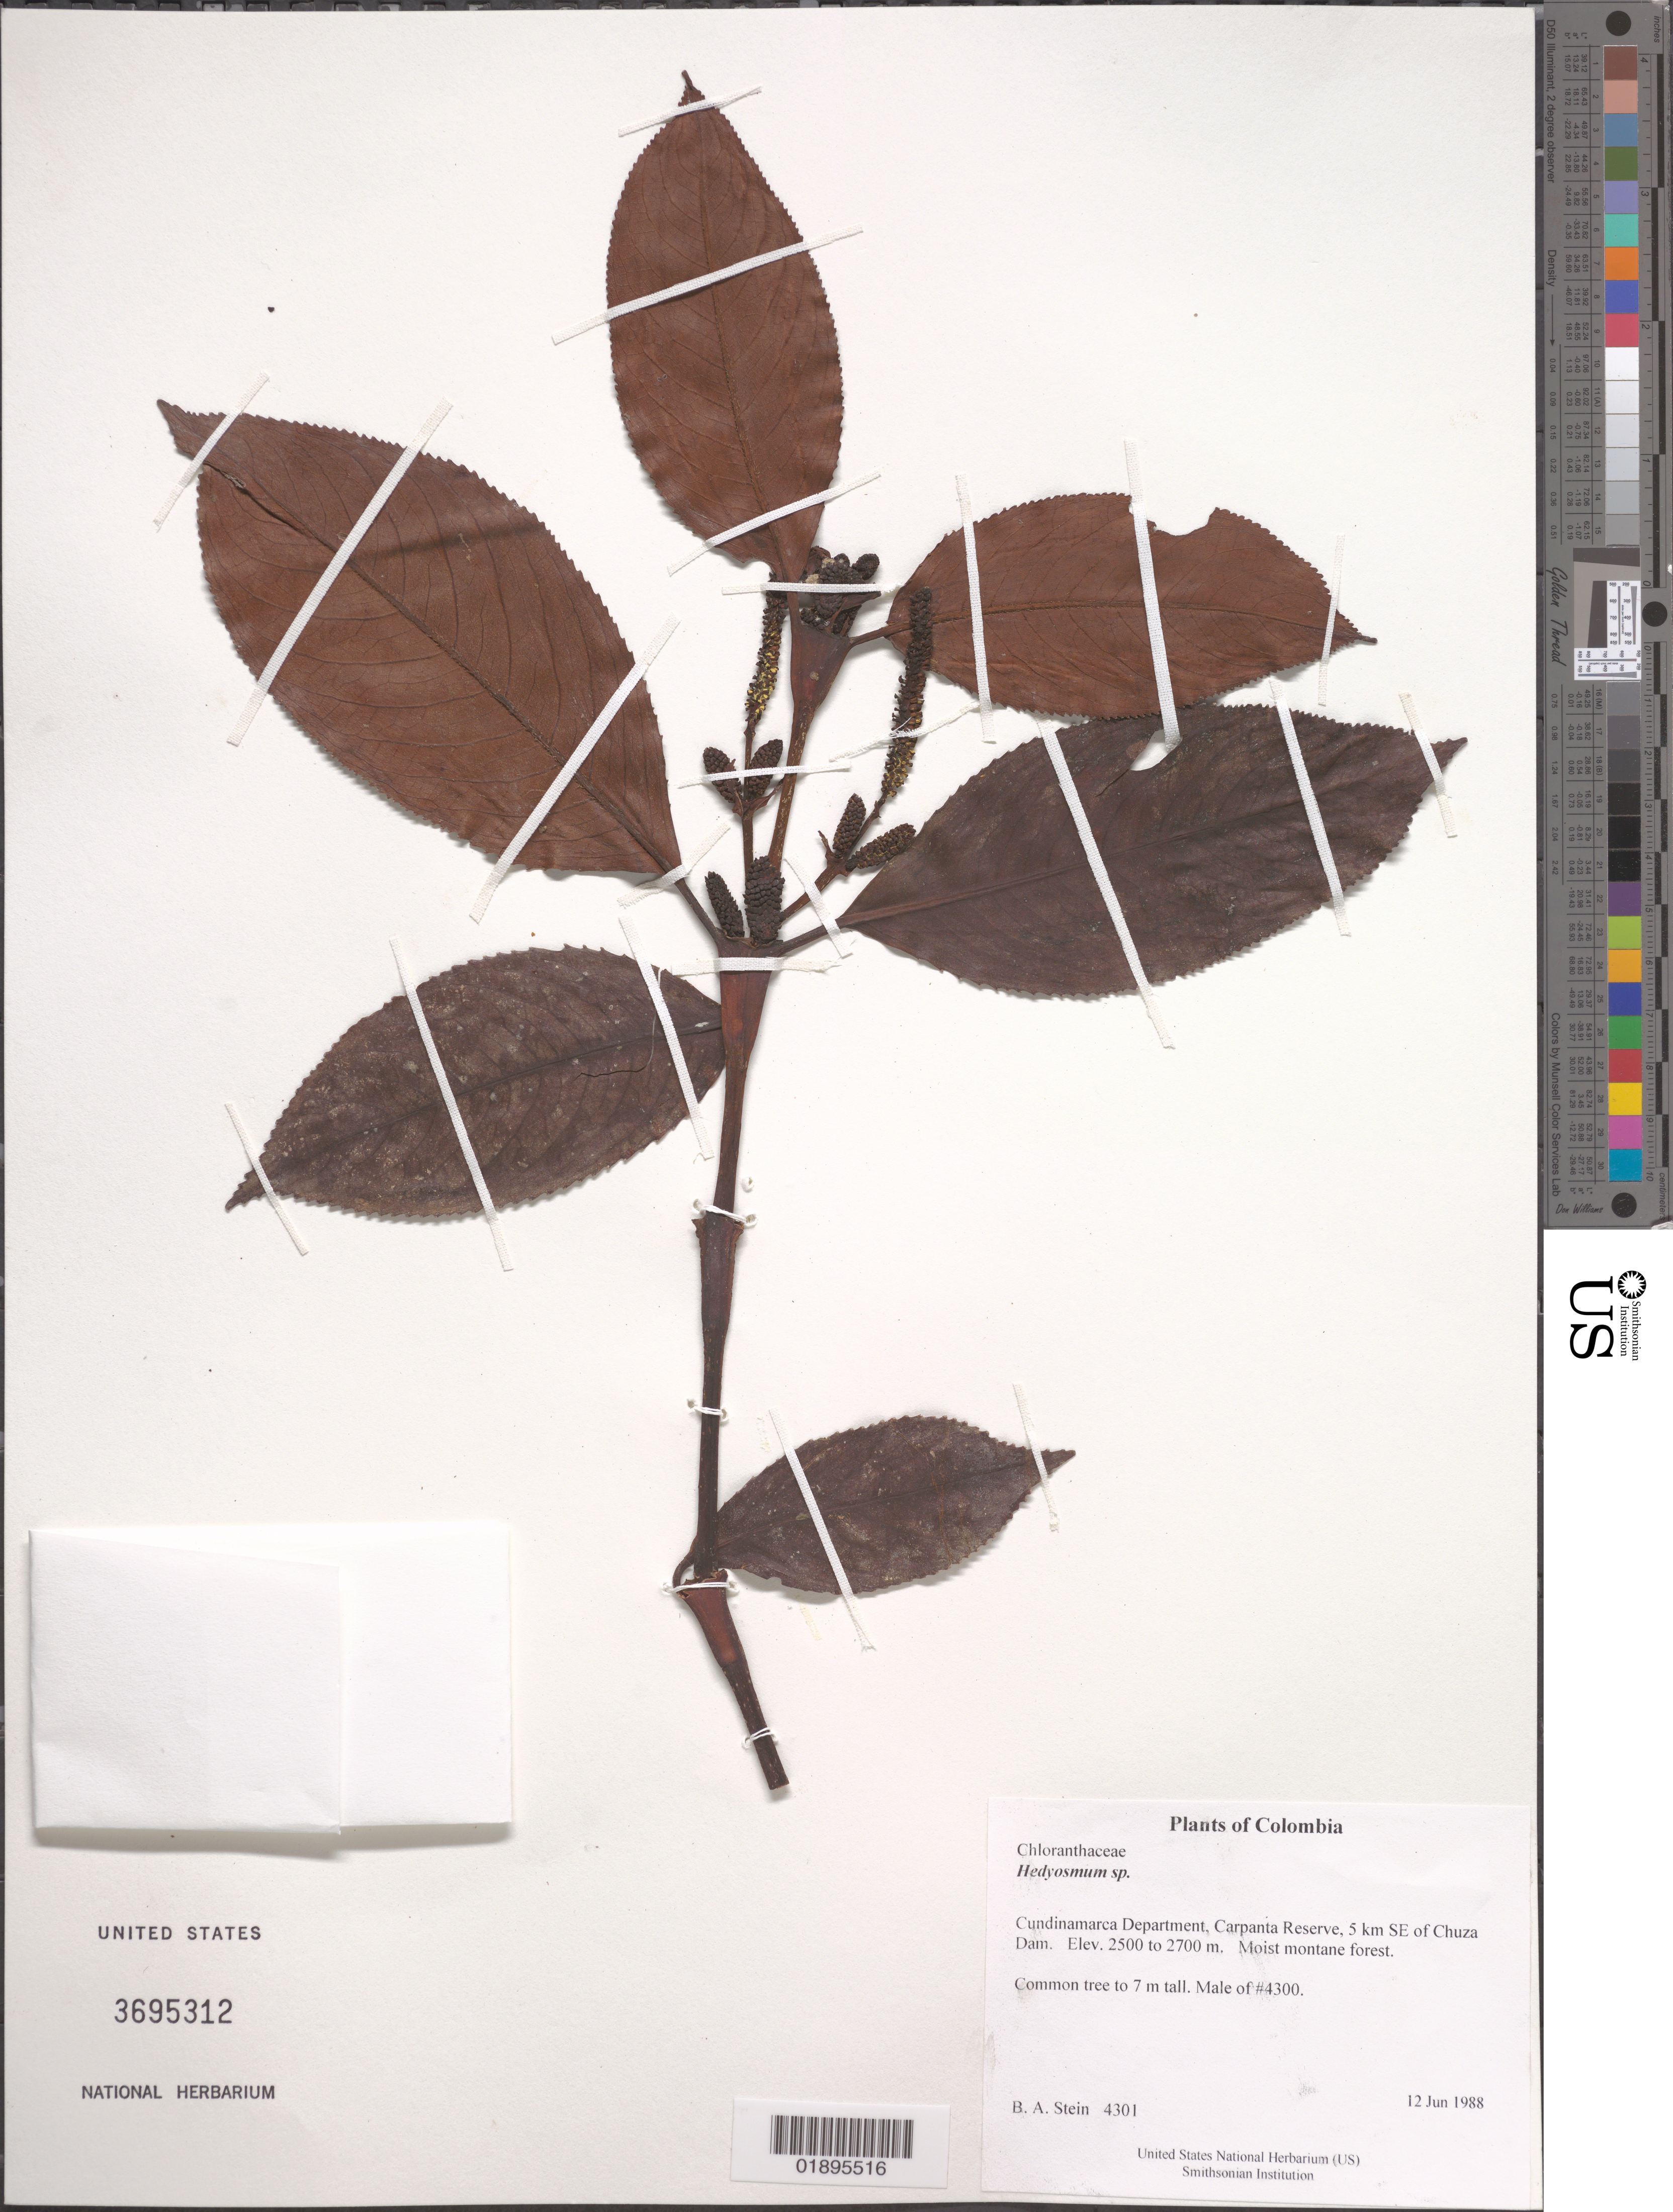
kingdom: Plantae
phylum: Tracheophyta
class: Magnoliopsida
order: Chloranthales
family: Chloranthaceae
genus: Hedyosmum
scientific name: Hedyosmum sp.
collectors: B. A. Stein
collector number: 4301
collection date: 1988-06-12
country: Colombia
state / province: Cundinamarca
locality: Carpanta Reserve, 5 km SE of Chuza Dam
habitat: Moist montane forest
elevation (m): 2500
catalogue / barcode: US 3695312